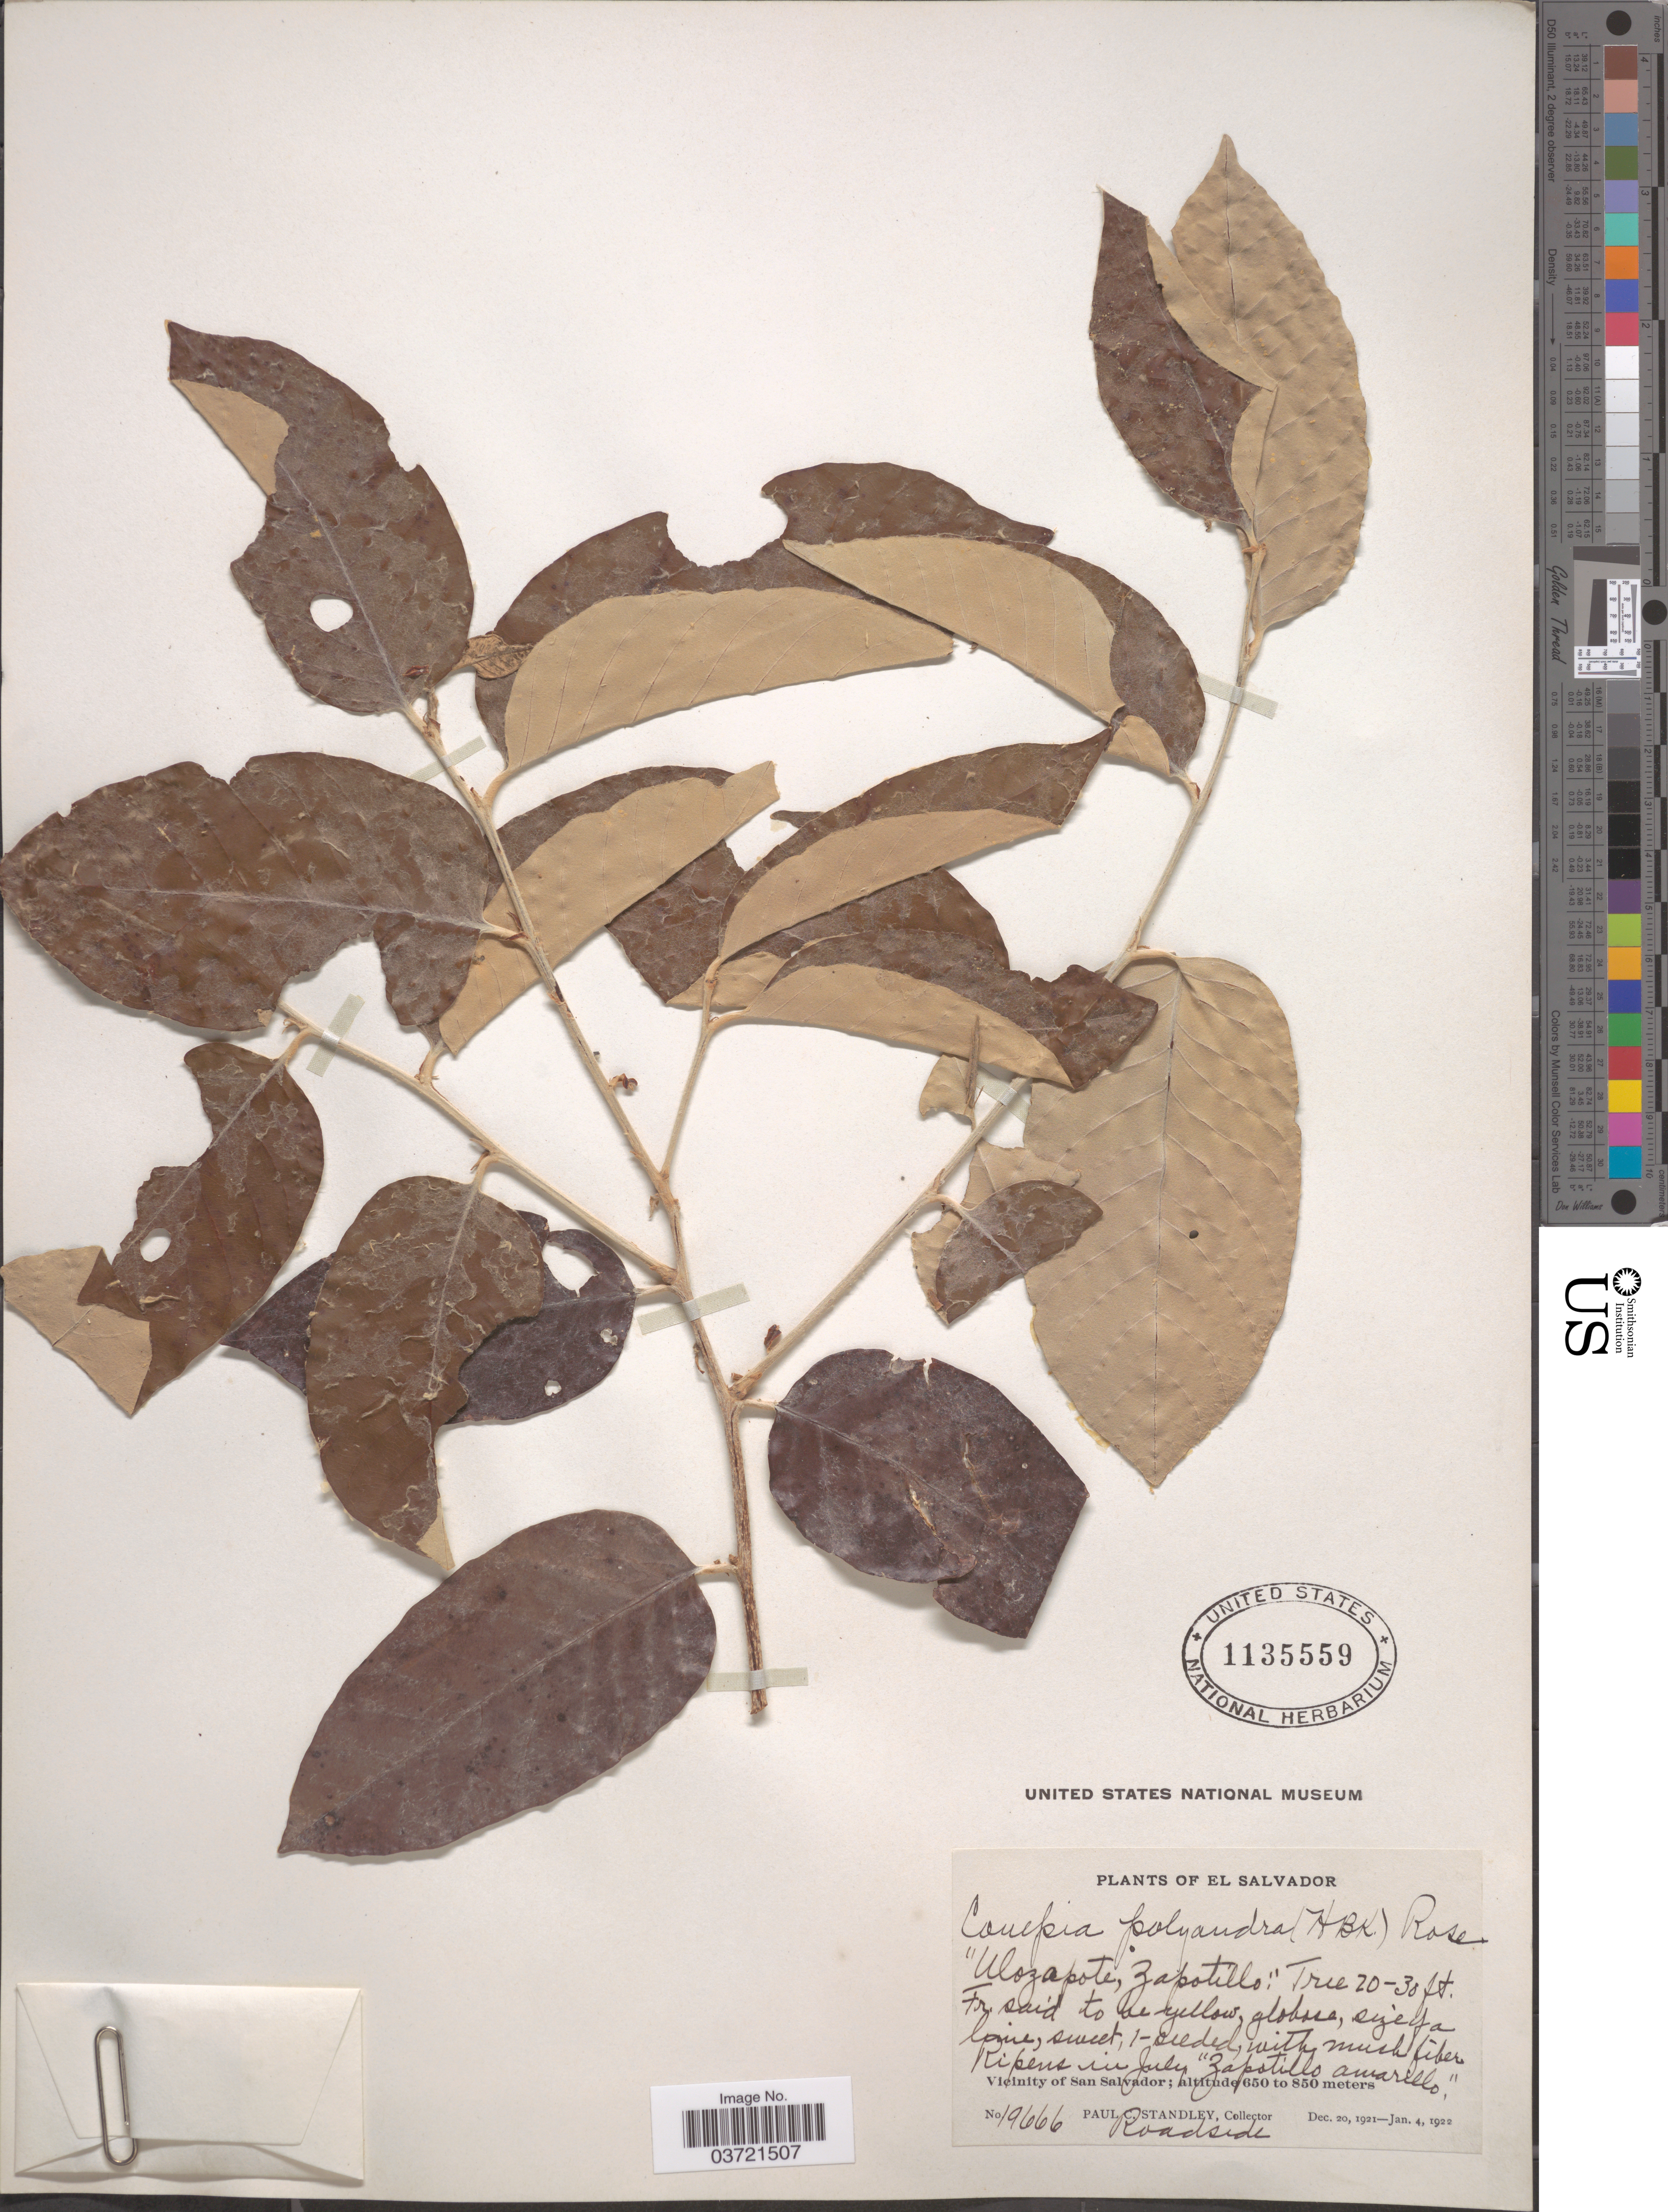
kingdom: Plantae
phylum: Tracheophyta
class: Magnoliopsida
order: Malpighiales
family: Chrysobalanaceae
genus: Couepia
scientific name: Couepia polyandra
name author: (Kunth) Rose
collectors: P. C. Standley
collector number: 19666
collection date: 1921-12-20/1922-01-04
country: El Salvador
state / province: San Salvador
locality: Vicinity of San Salvador.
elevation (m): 650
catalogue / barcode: US 1135559